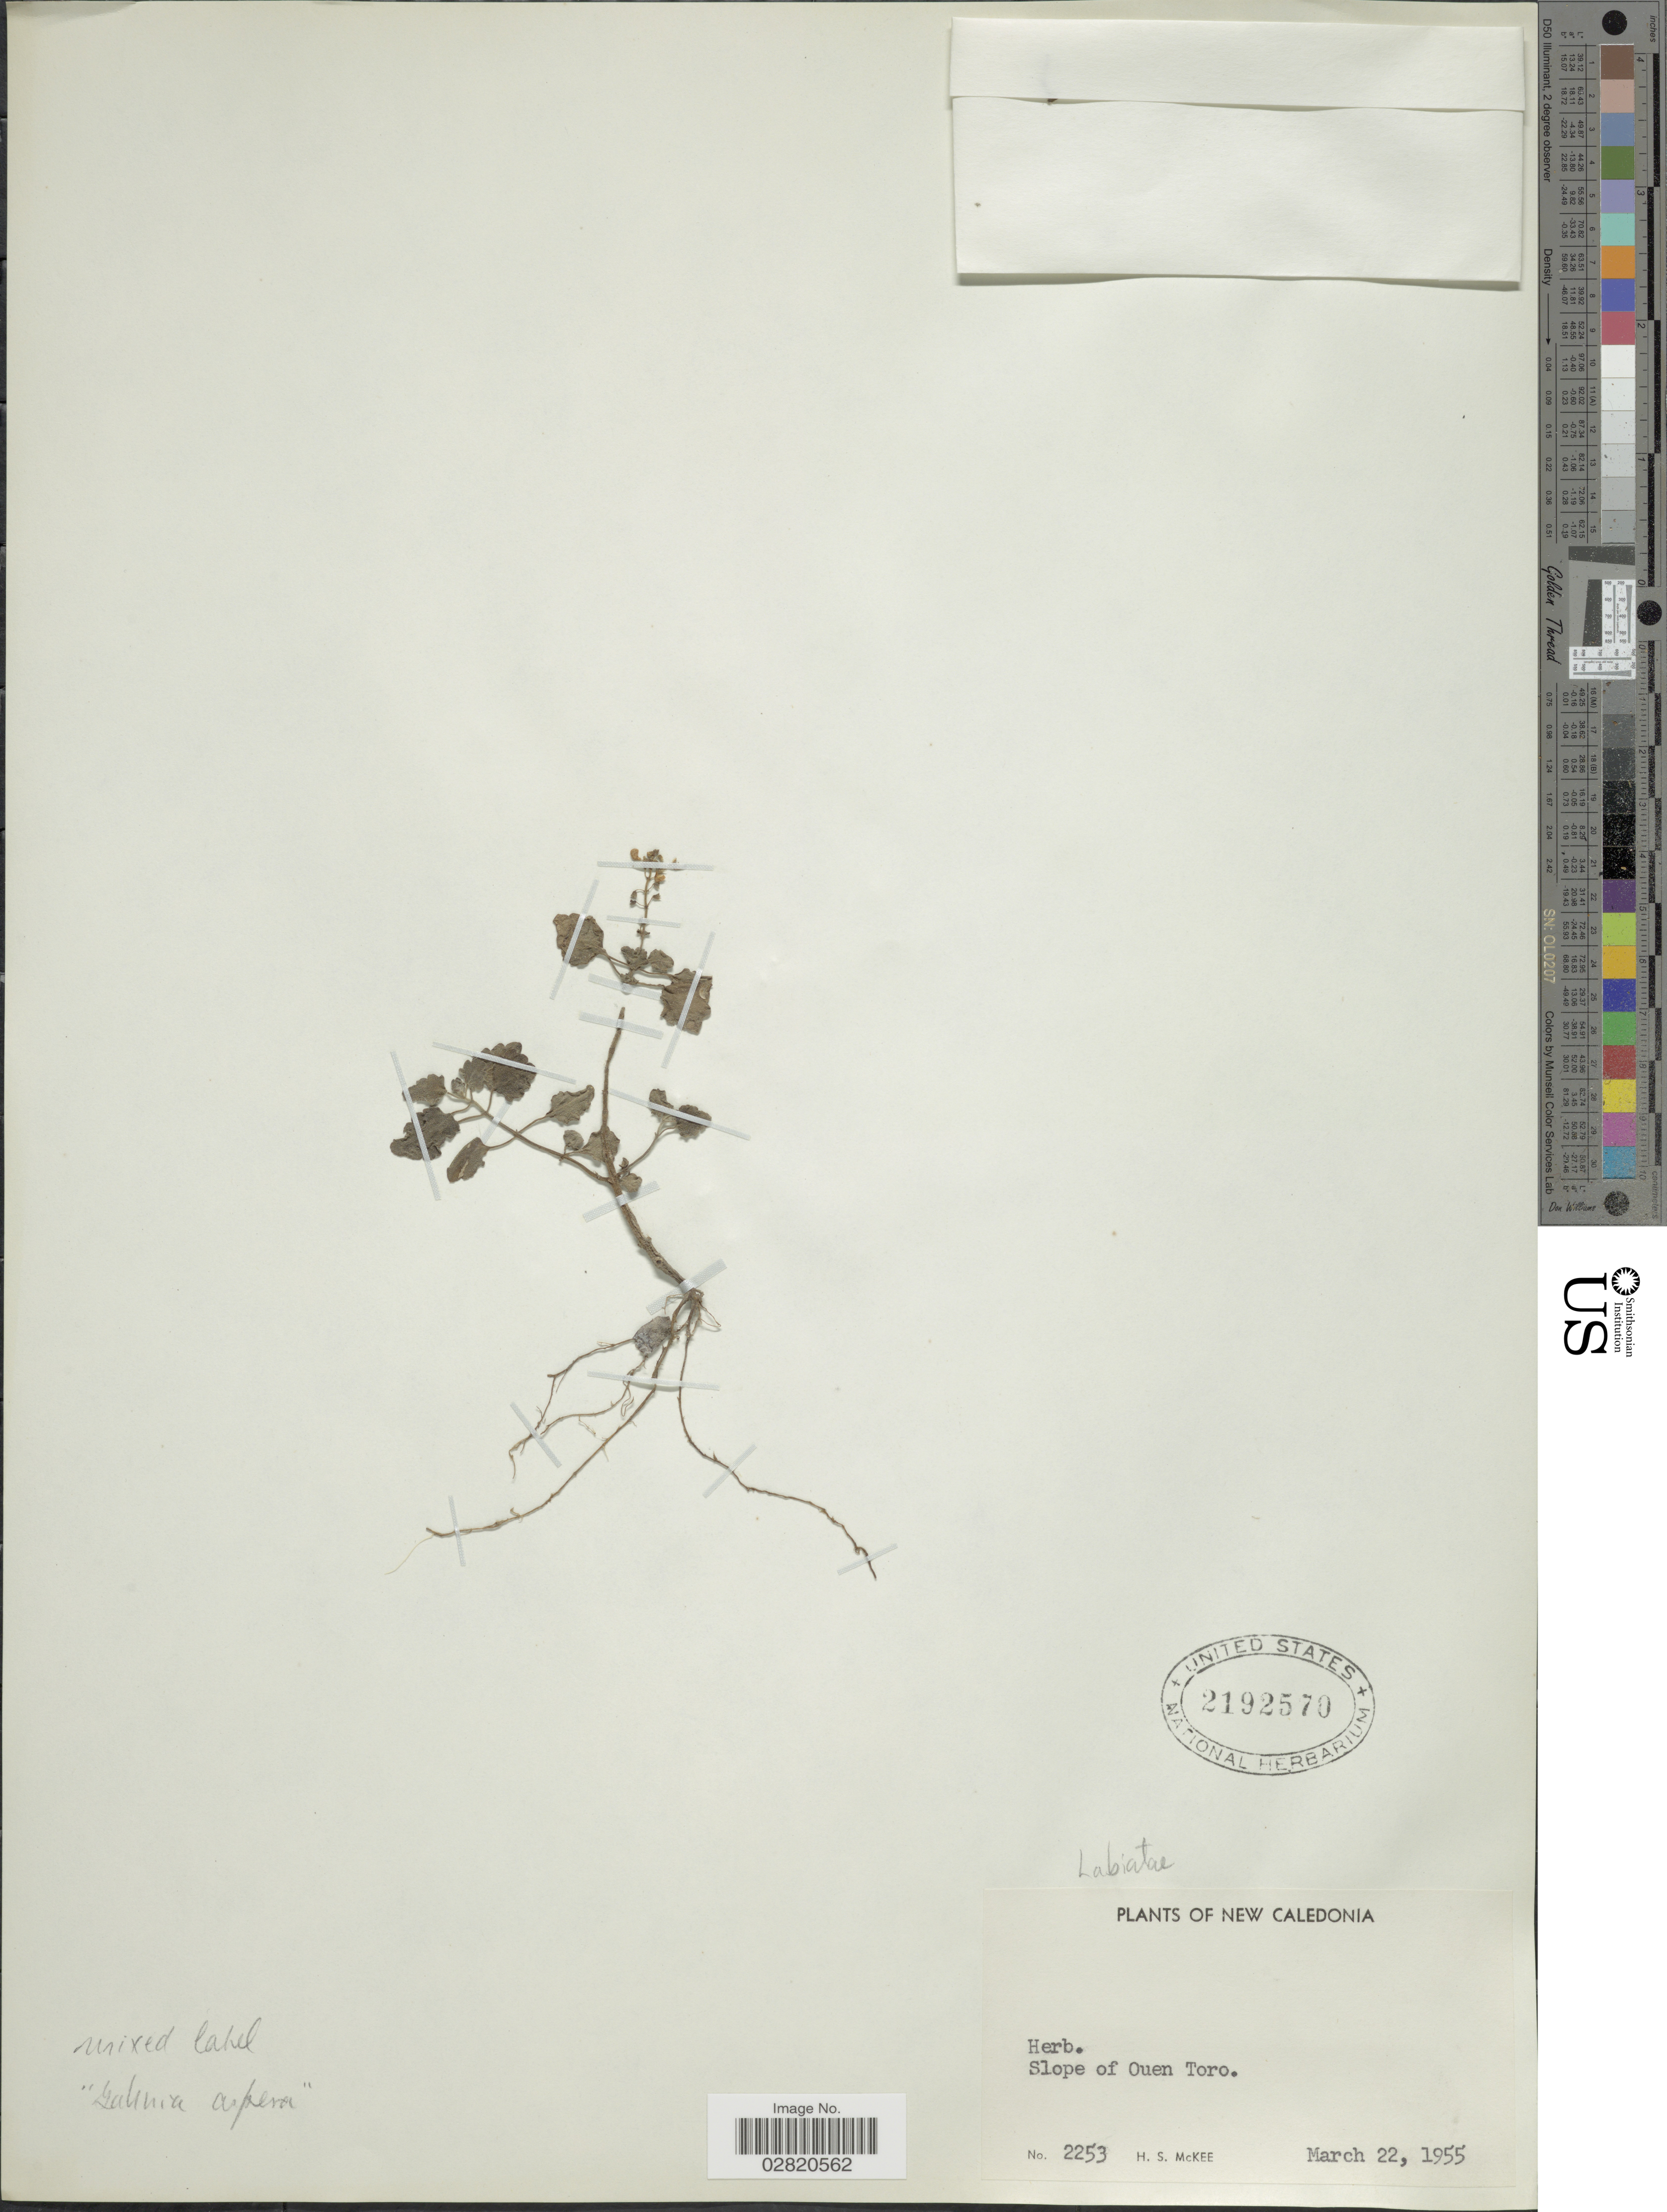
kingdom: Plantae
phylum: Tracheophyta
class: Magnoliopsida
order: Lamiales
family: Lamiaceae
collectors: H. S. McKee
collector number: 2253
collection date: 1955-03-22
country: New Caledonia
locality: Slope of Quen Toro.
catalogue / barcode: US 2192570